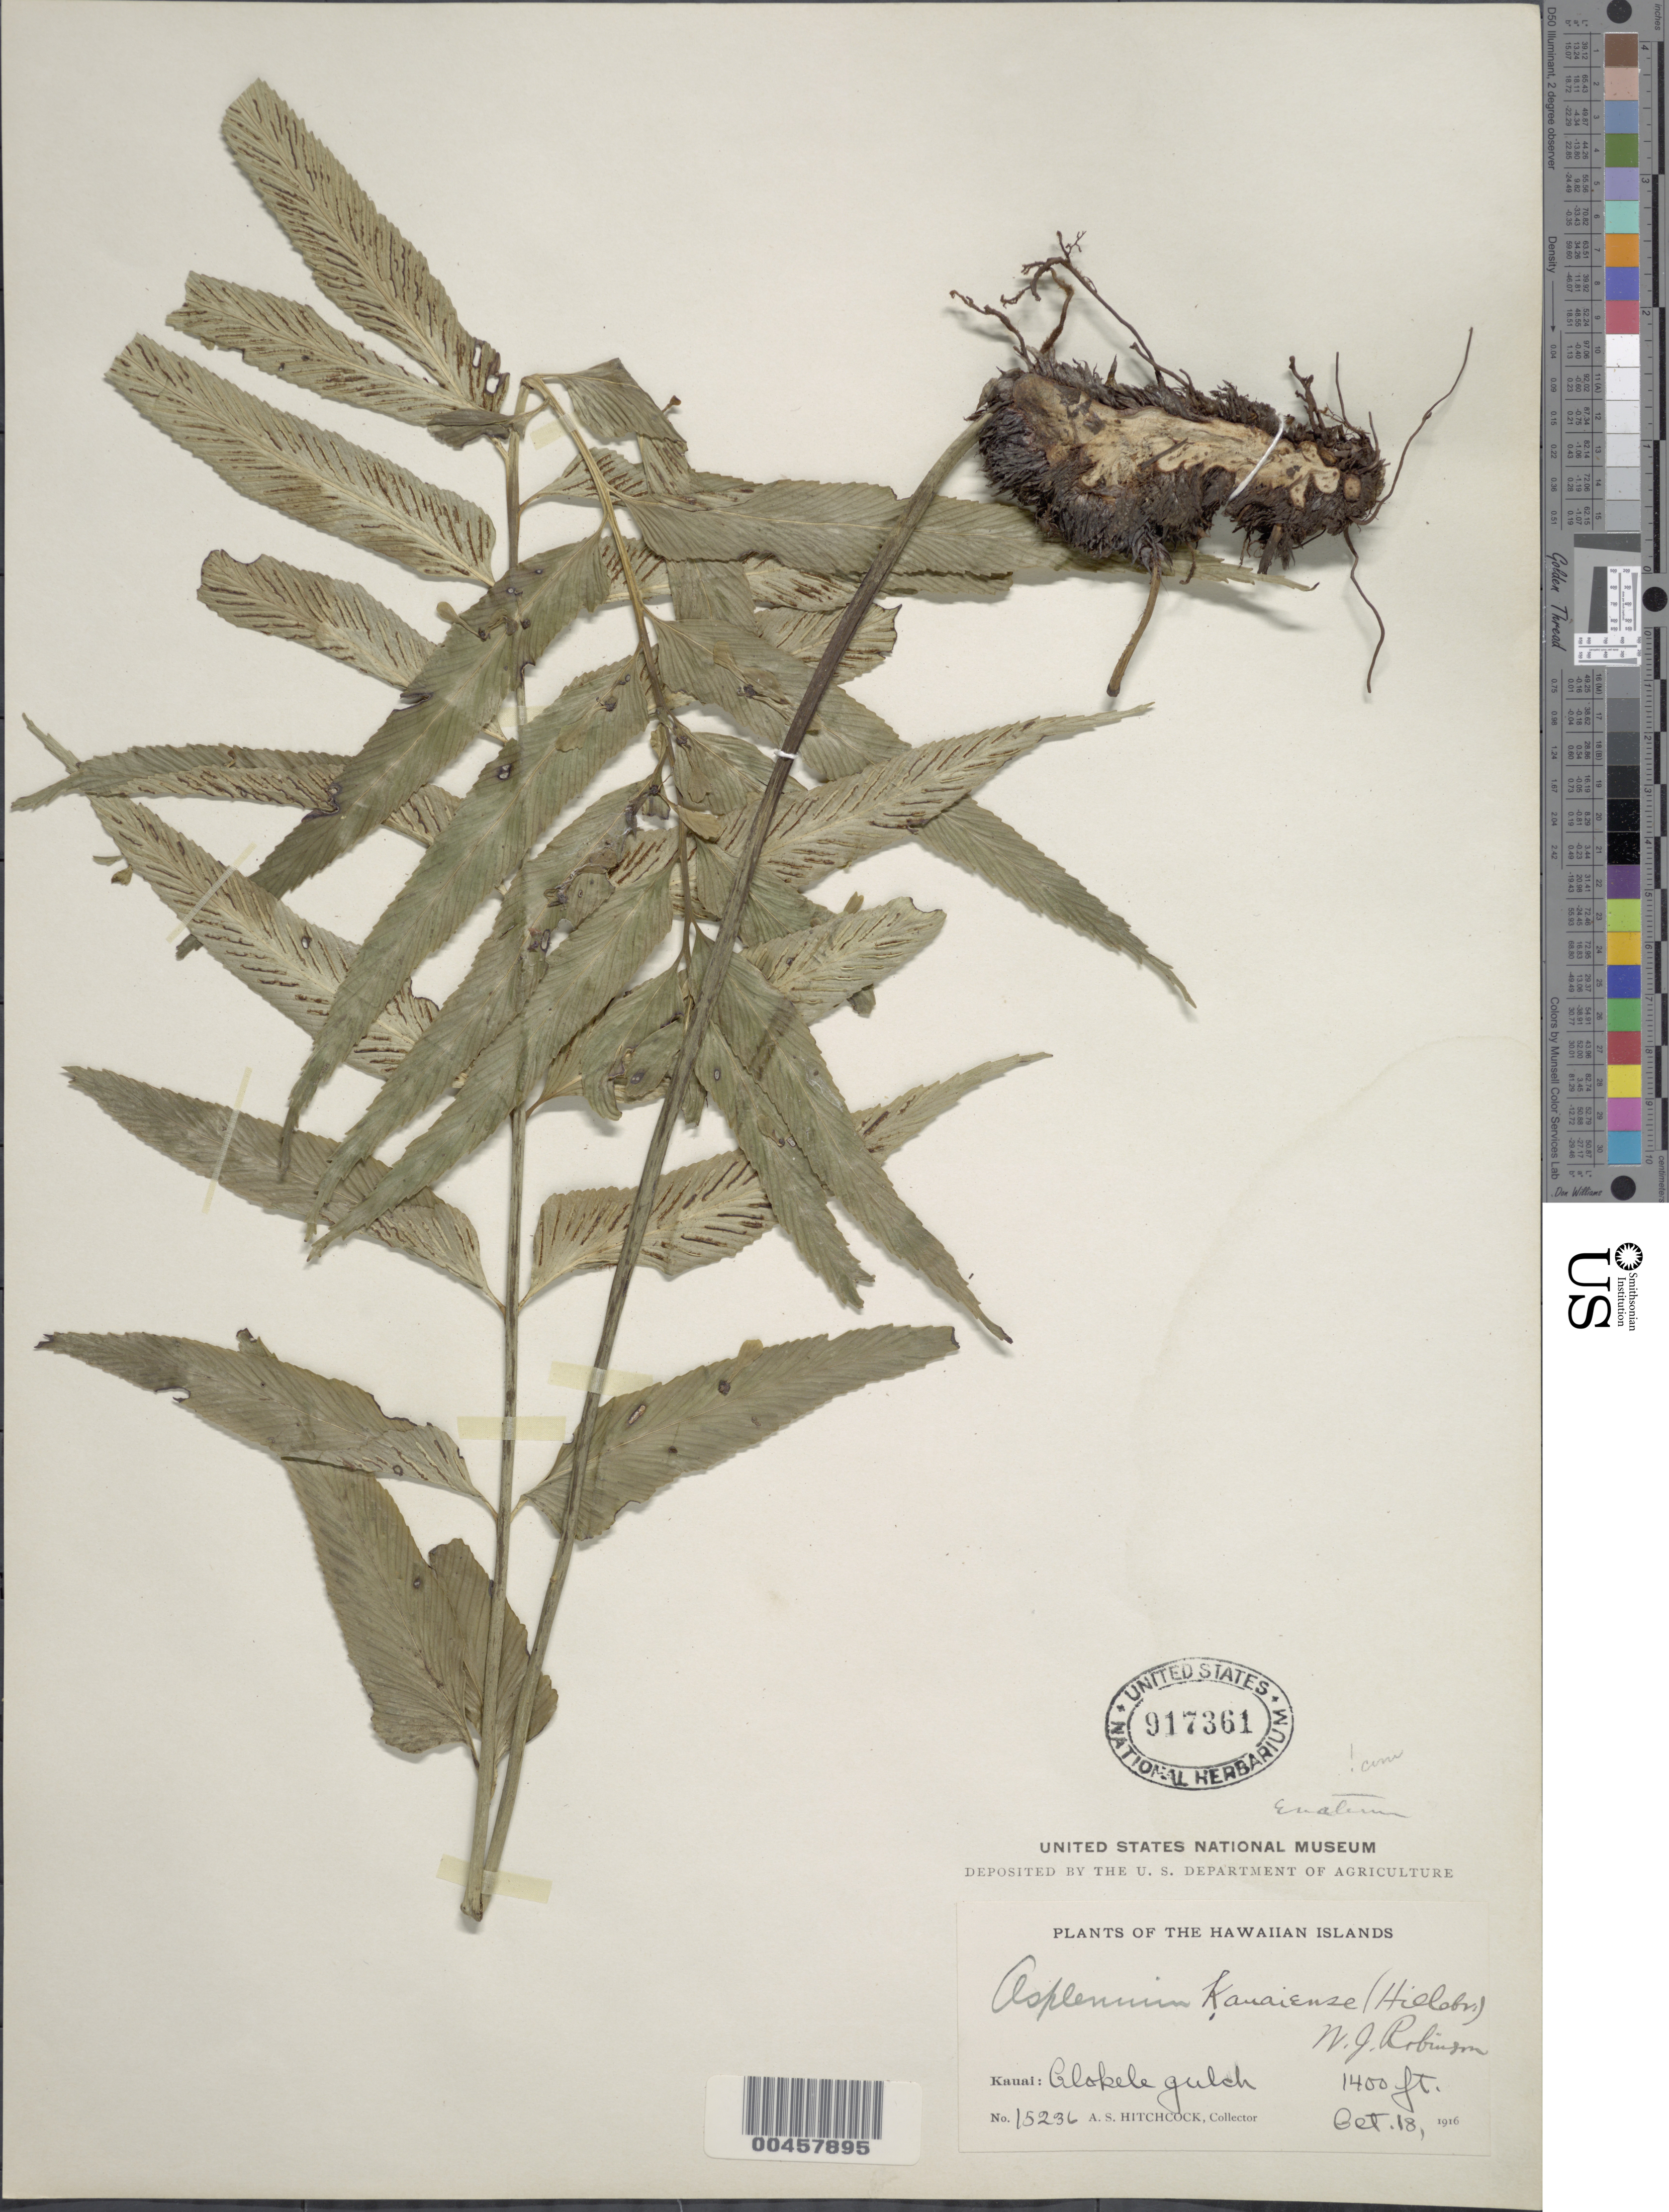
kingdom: Plantae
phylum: Tracheophyta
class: Polypodiopsida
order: Polypodiales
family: Aspleniaceae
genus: Asplenium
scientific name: Asplenium kaulfussii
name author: Schltdl.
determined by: Wagner, W. L., (BOT), Smithsonian Institution - National Museum of Natural History (UNITED STATES)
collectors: A. S. Hitchcock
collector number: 15236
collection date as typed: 18 Oct 1916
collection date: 1916-10-18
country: United States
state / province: Hawaii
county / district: Kauai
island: Kaua'i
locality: Olokele gulch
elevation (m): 427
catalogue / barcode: US 917361